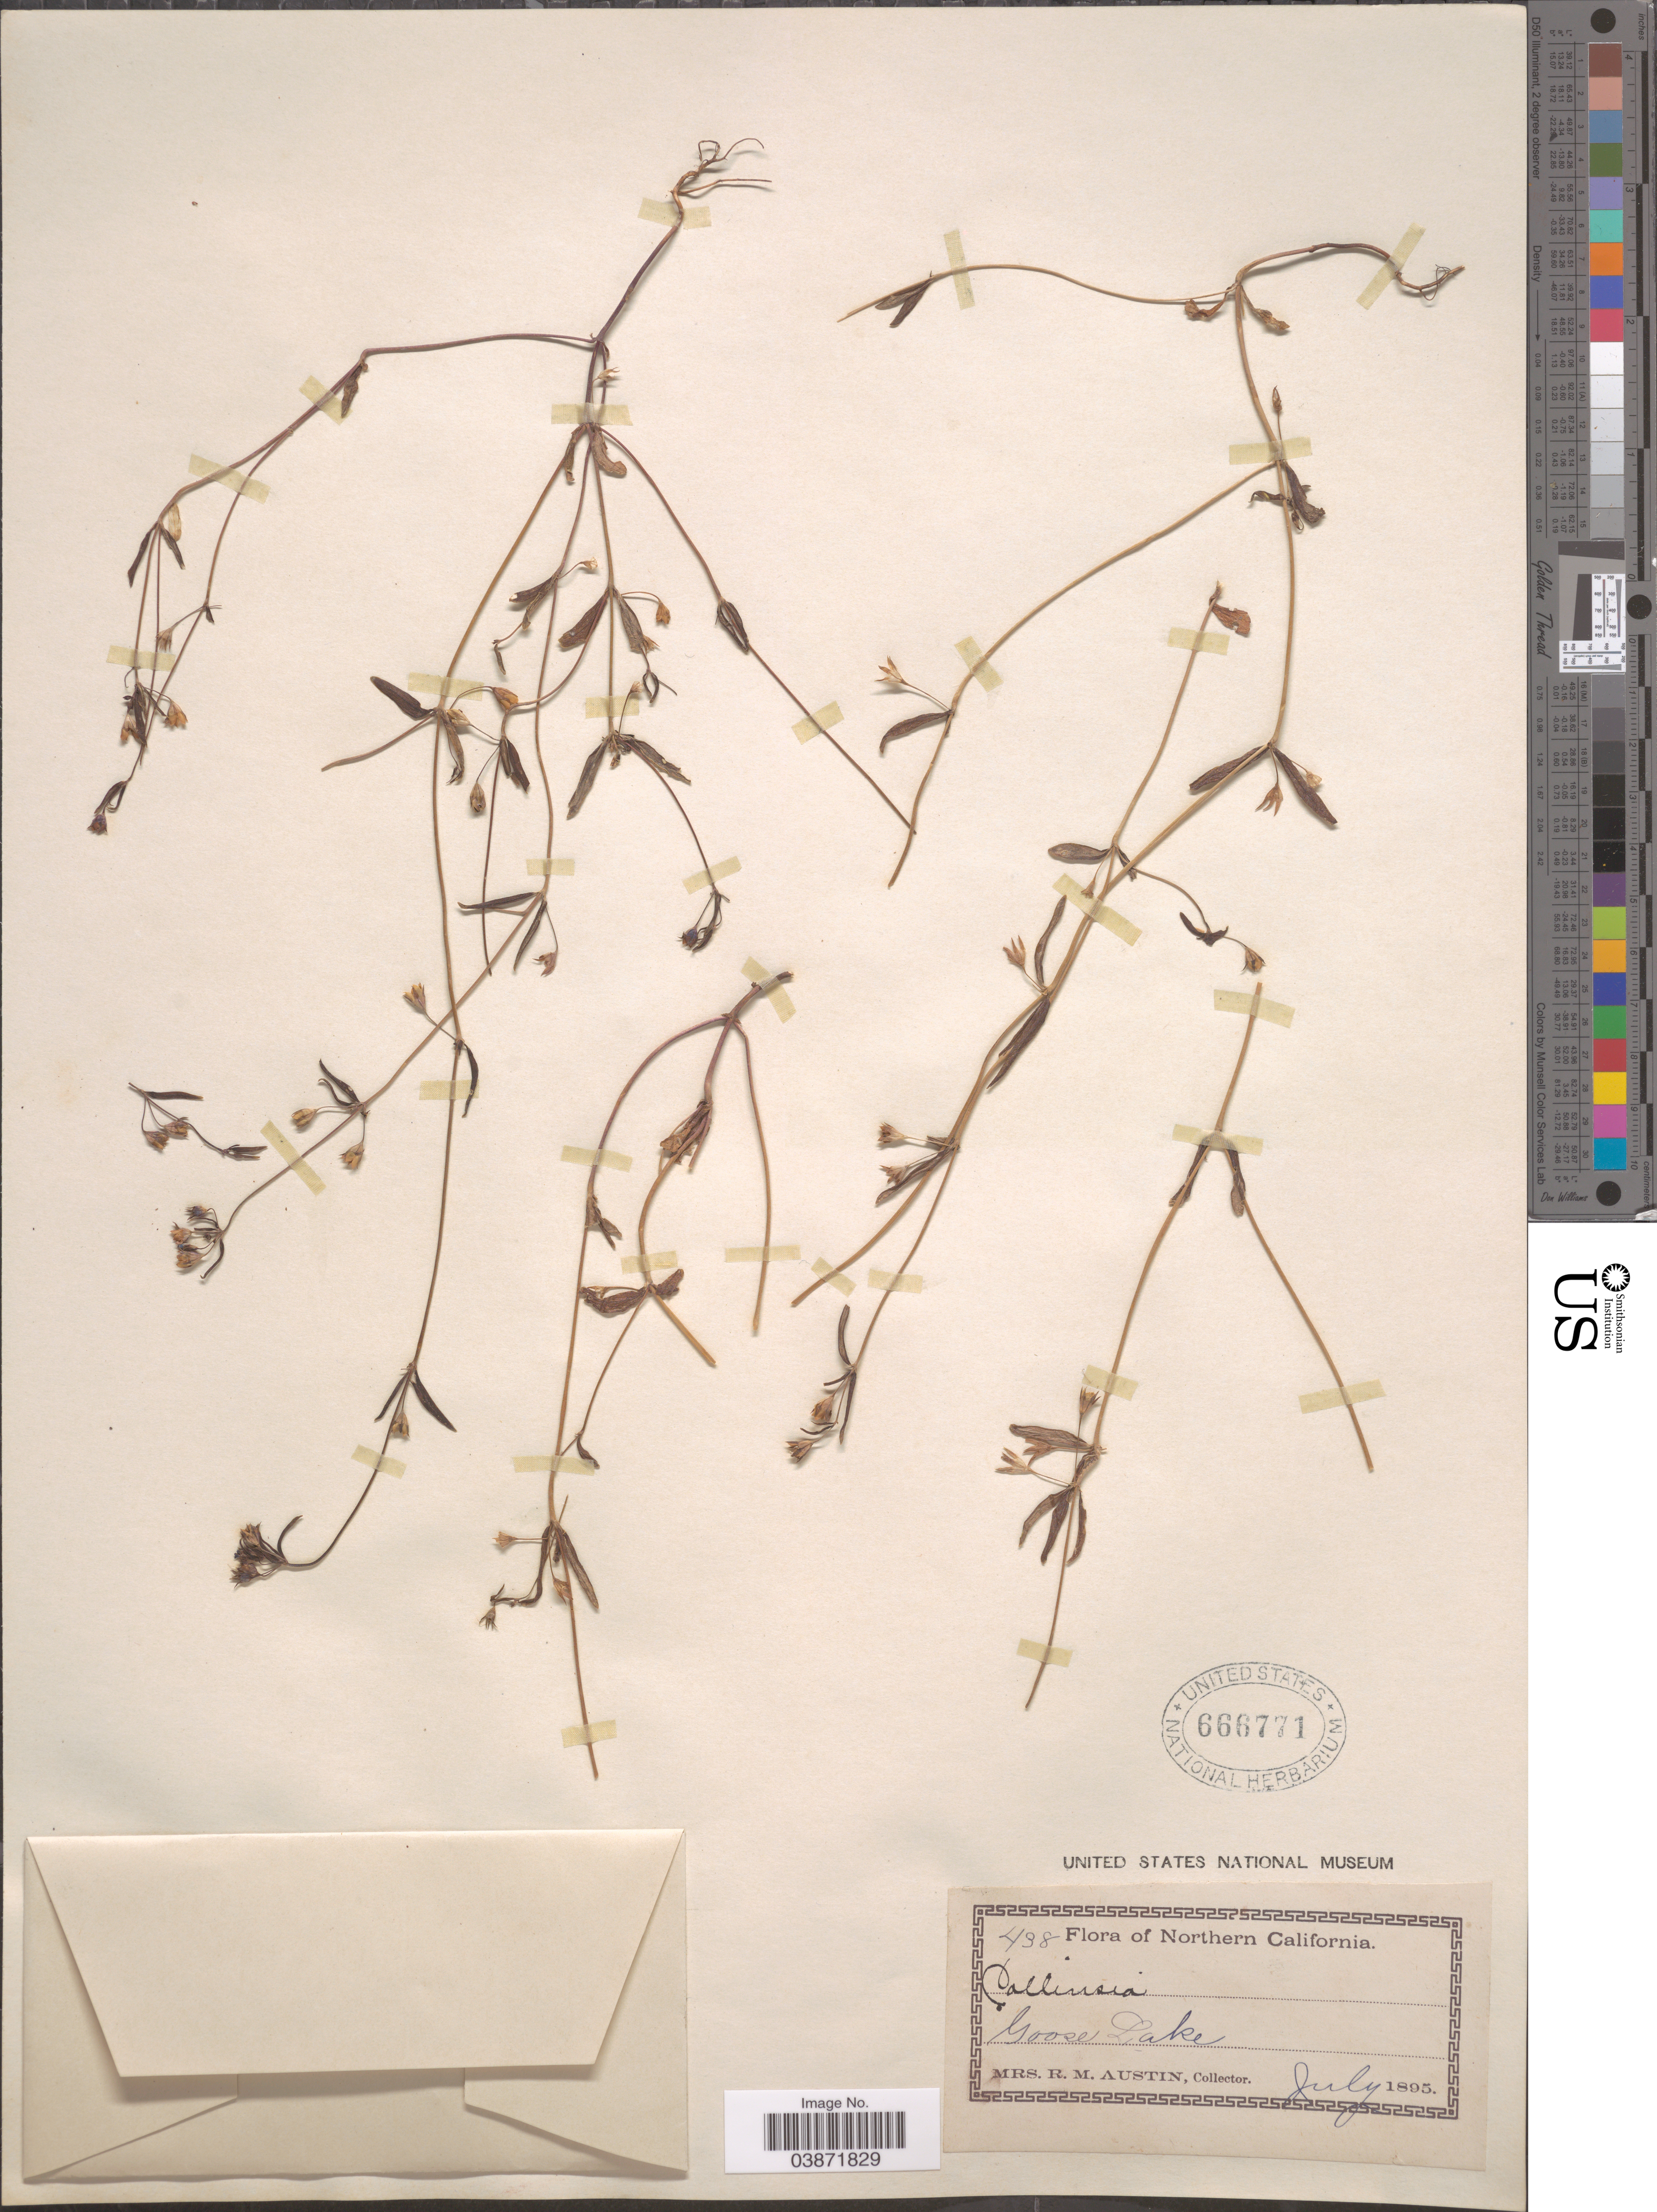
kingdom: Plantae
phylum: Tracheophyta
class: Magnoliopsida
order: Lamiales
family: Plantaginaceae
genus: Collinsia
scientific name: Collinsia sp.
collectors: R. Austin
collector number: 498*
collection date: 1895-07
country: United States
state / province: California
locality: Northern California. Goose Lake.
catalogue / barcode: US 666771